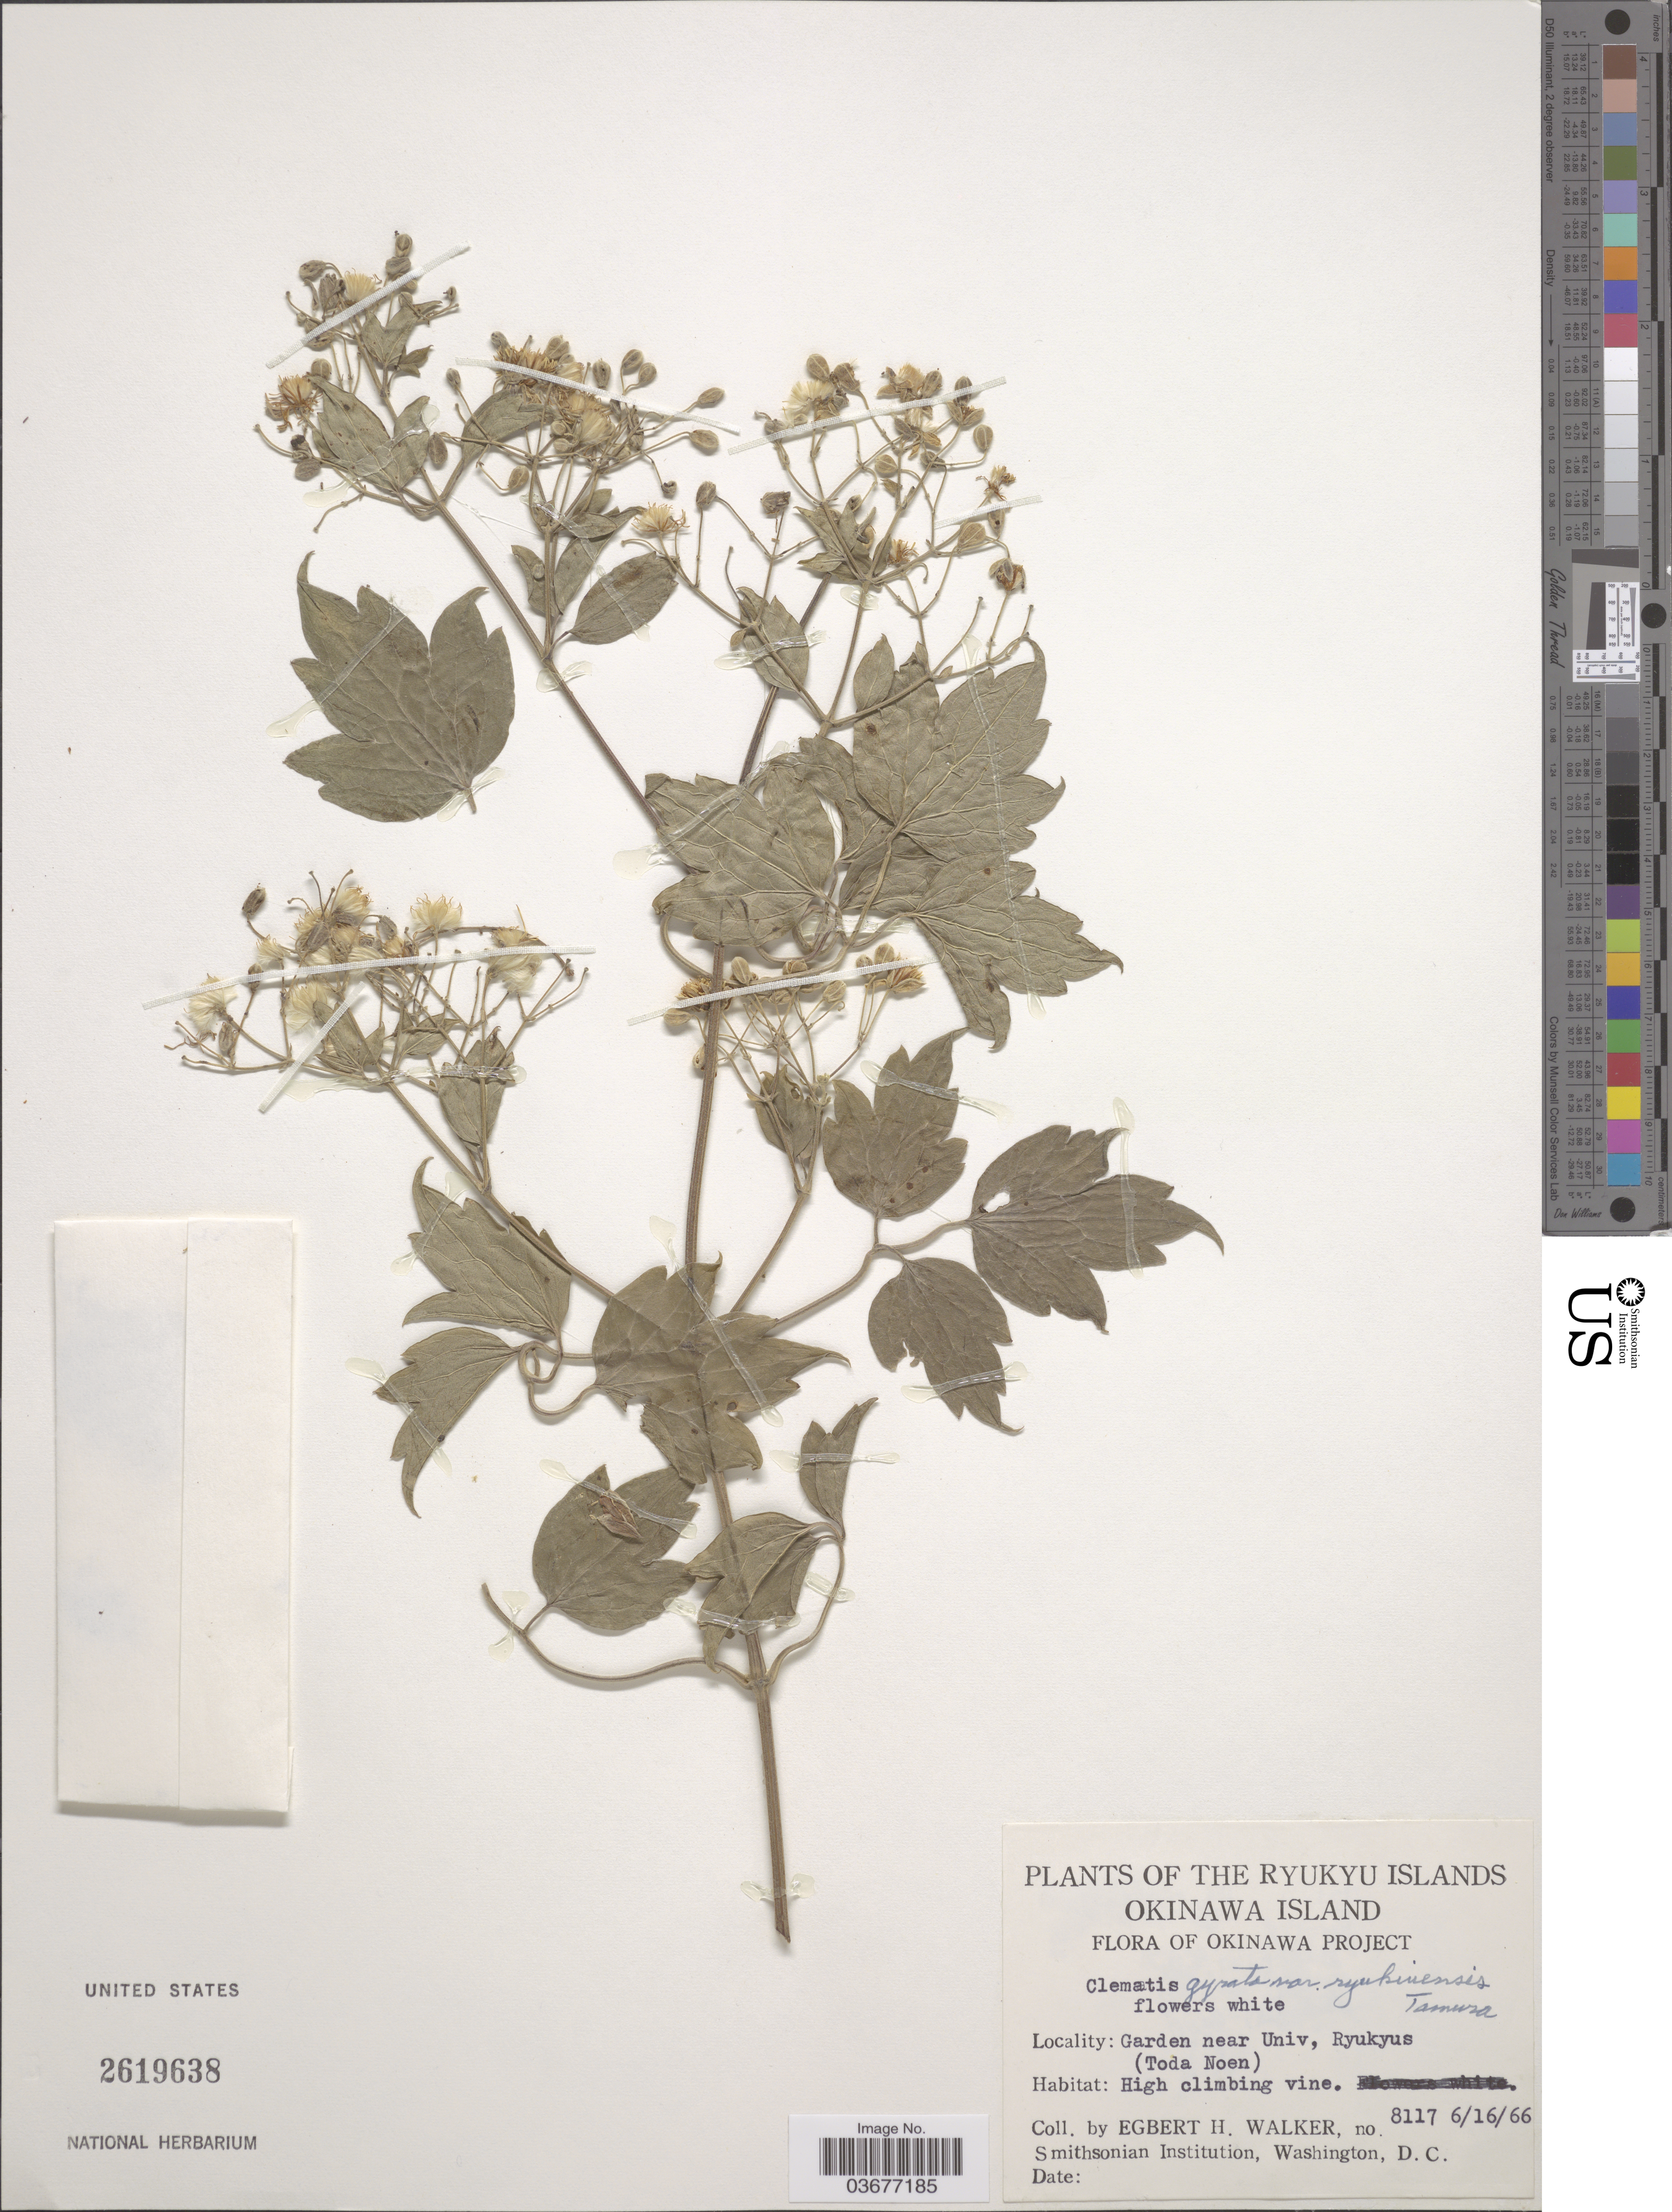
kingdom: Plantae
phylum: Tracheophyta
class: Magnoliopsida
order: Ranunculales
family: Ranunculaceae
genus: Clematis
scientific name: Clematis grata var. ryukiuensis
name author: Tamura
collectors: E. H. Walker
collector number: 8117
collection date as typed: Transcribed d/m/y: 16/6/66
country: Japan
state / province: Okinawa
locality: The Ryukyu Islands. Okinawa Island. Okinawa Project. Garden near Univ, Rykyus (Toda Noen).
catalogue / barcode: US 2619638